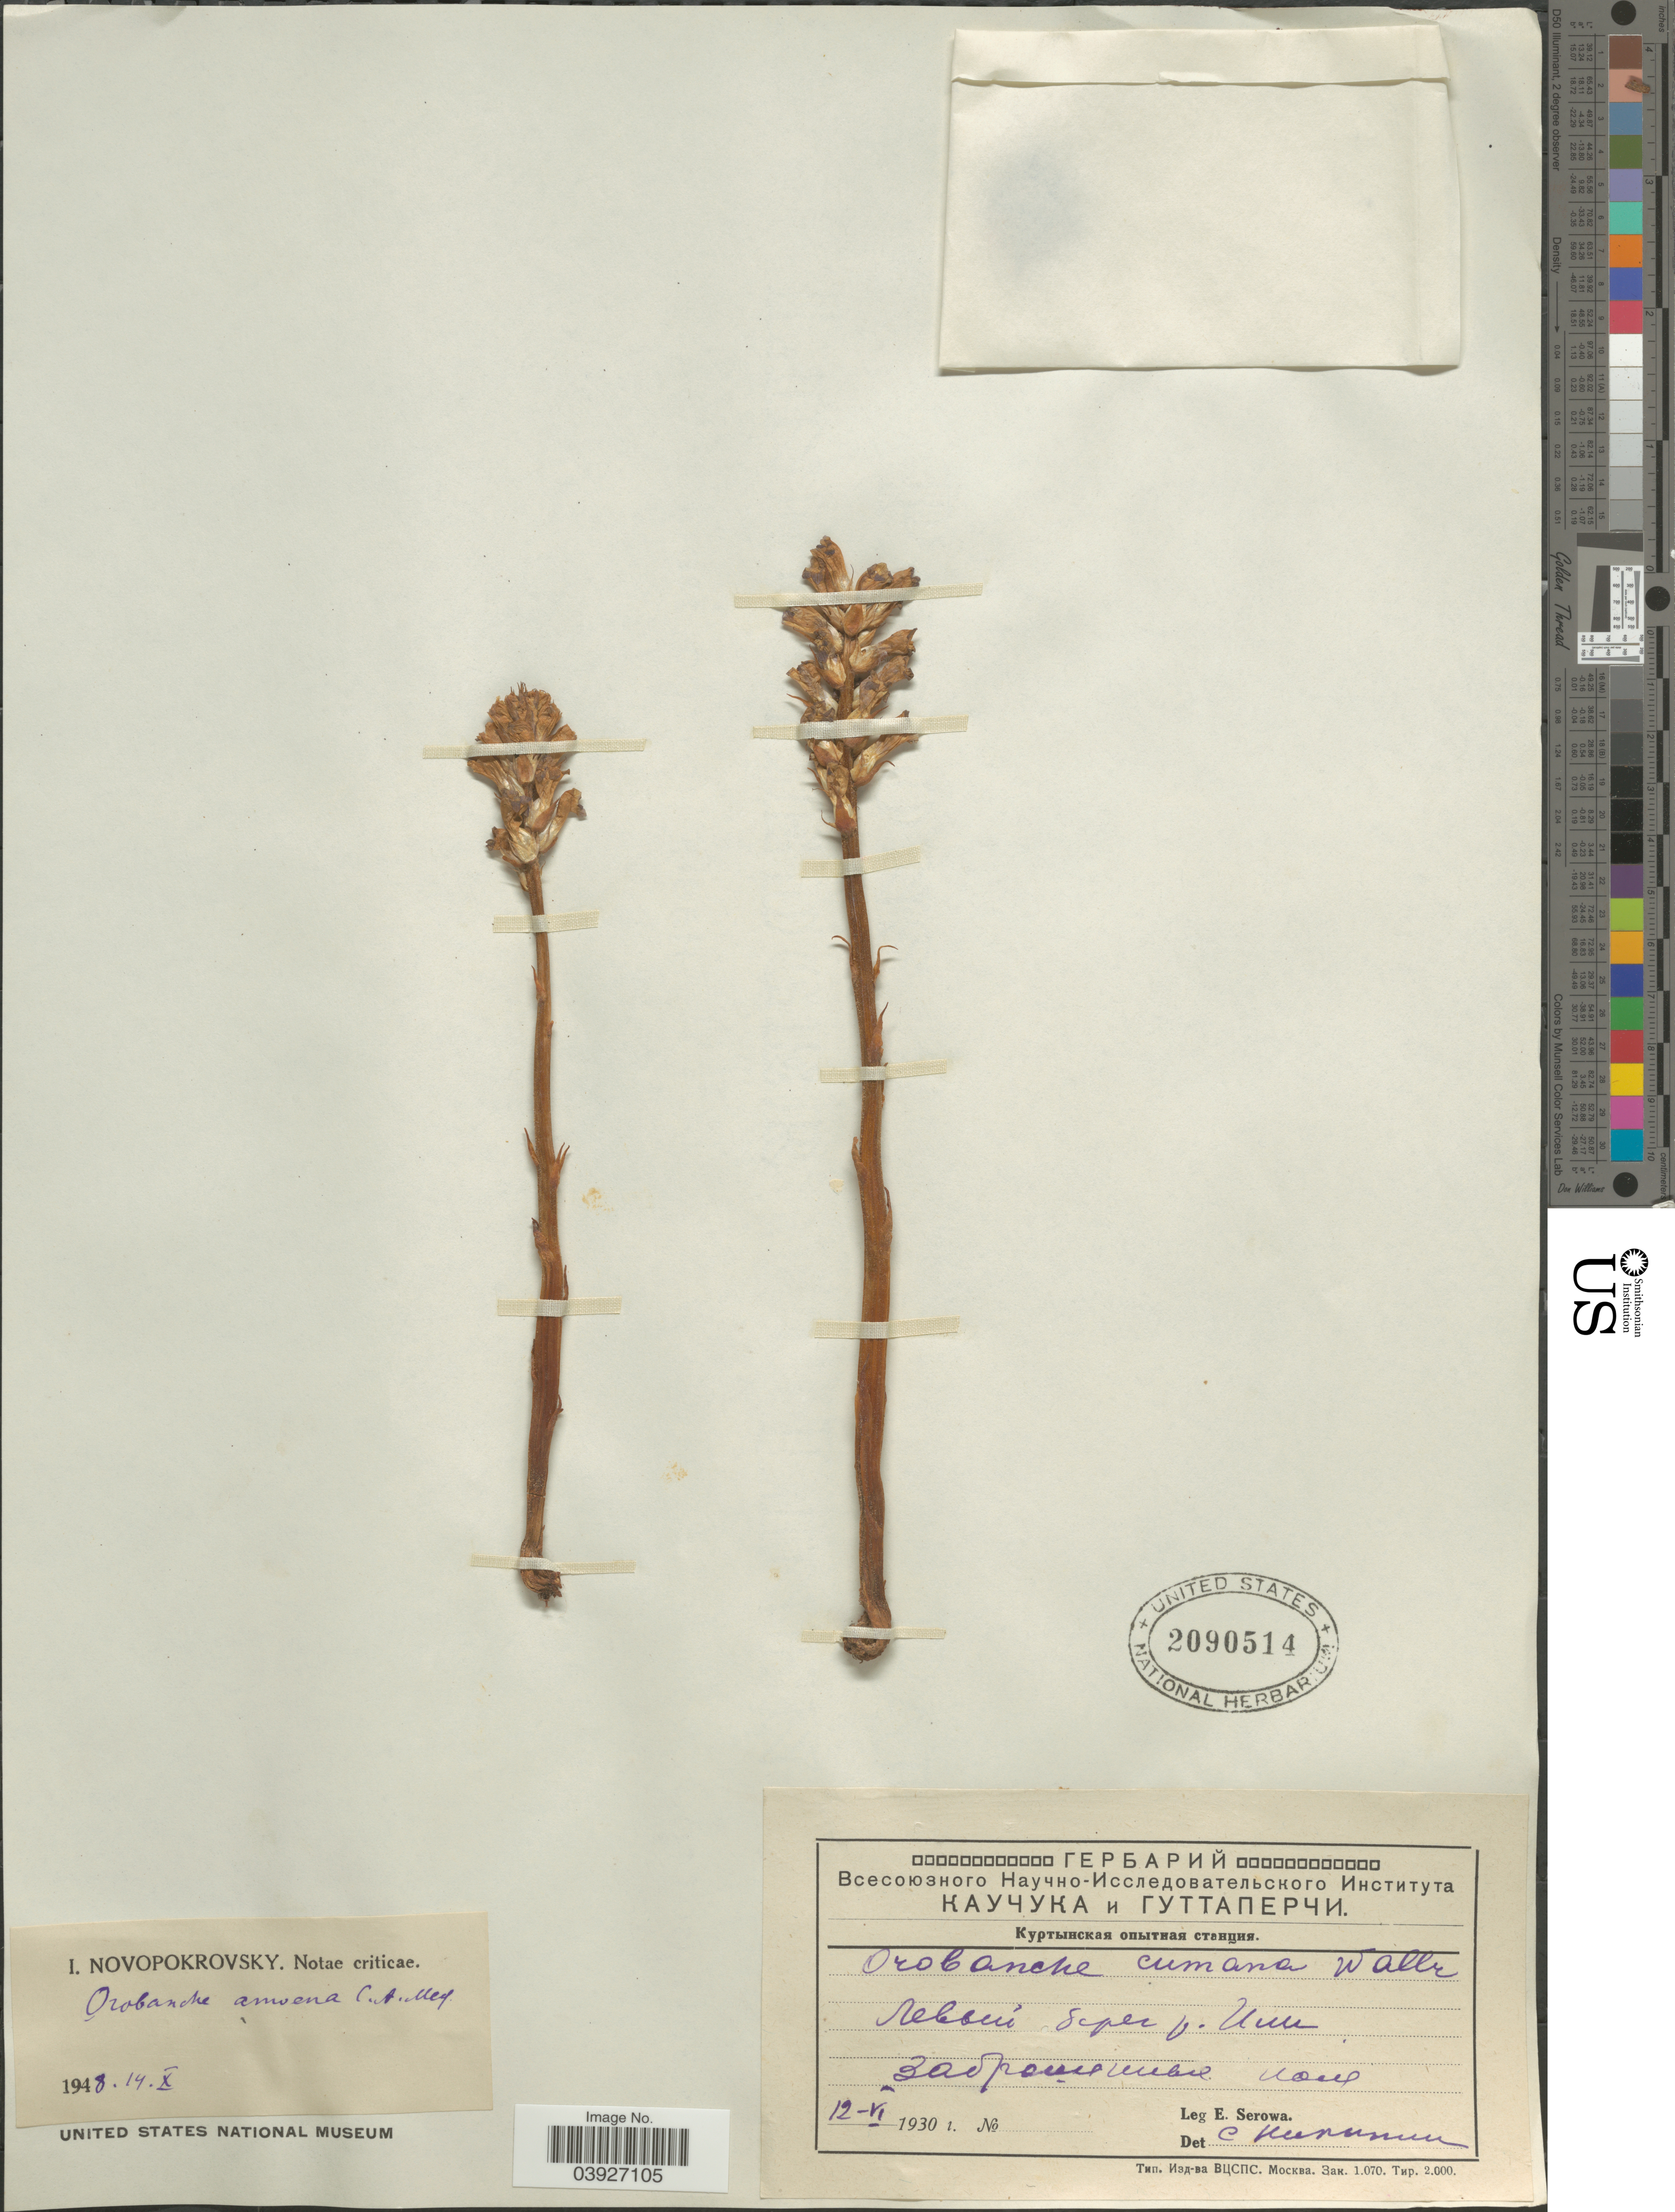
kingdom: Plantae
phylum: Tracheophyta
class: Magnoliopsida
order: Lamiales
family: Orobanchaceae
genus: Orobanche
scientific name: Orobanche amoena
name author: C.A. Mey.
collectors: E. Serowa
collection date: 1930-06-12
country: Kazakhstan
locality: Left shore of River Ili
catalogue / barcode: US 2090514